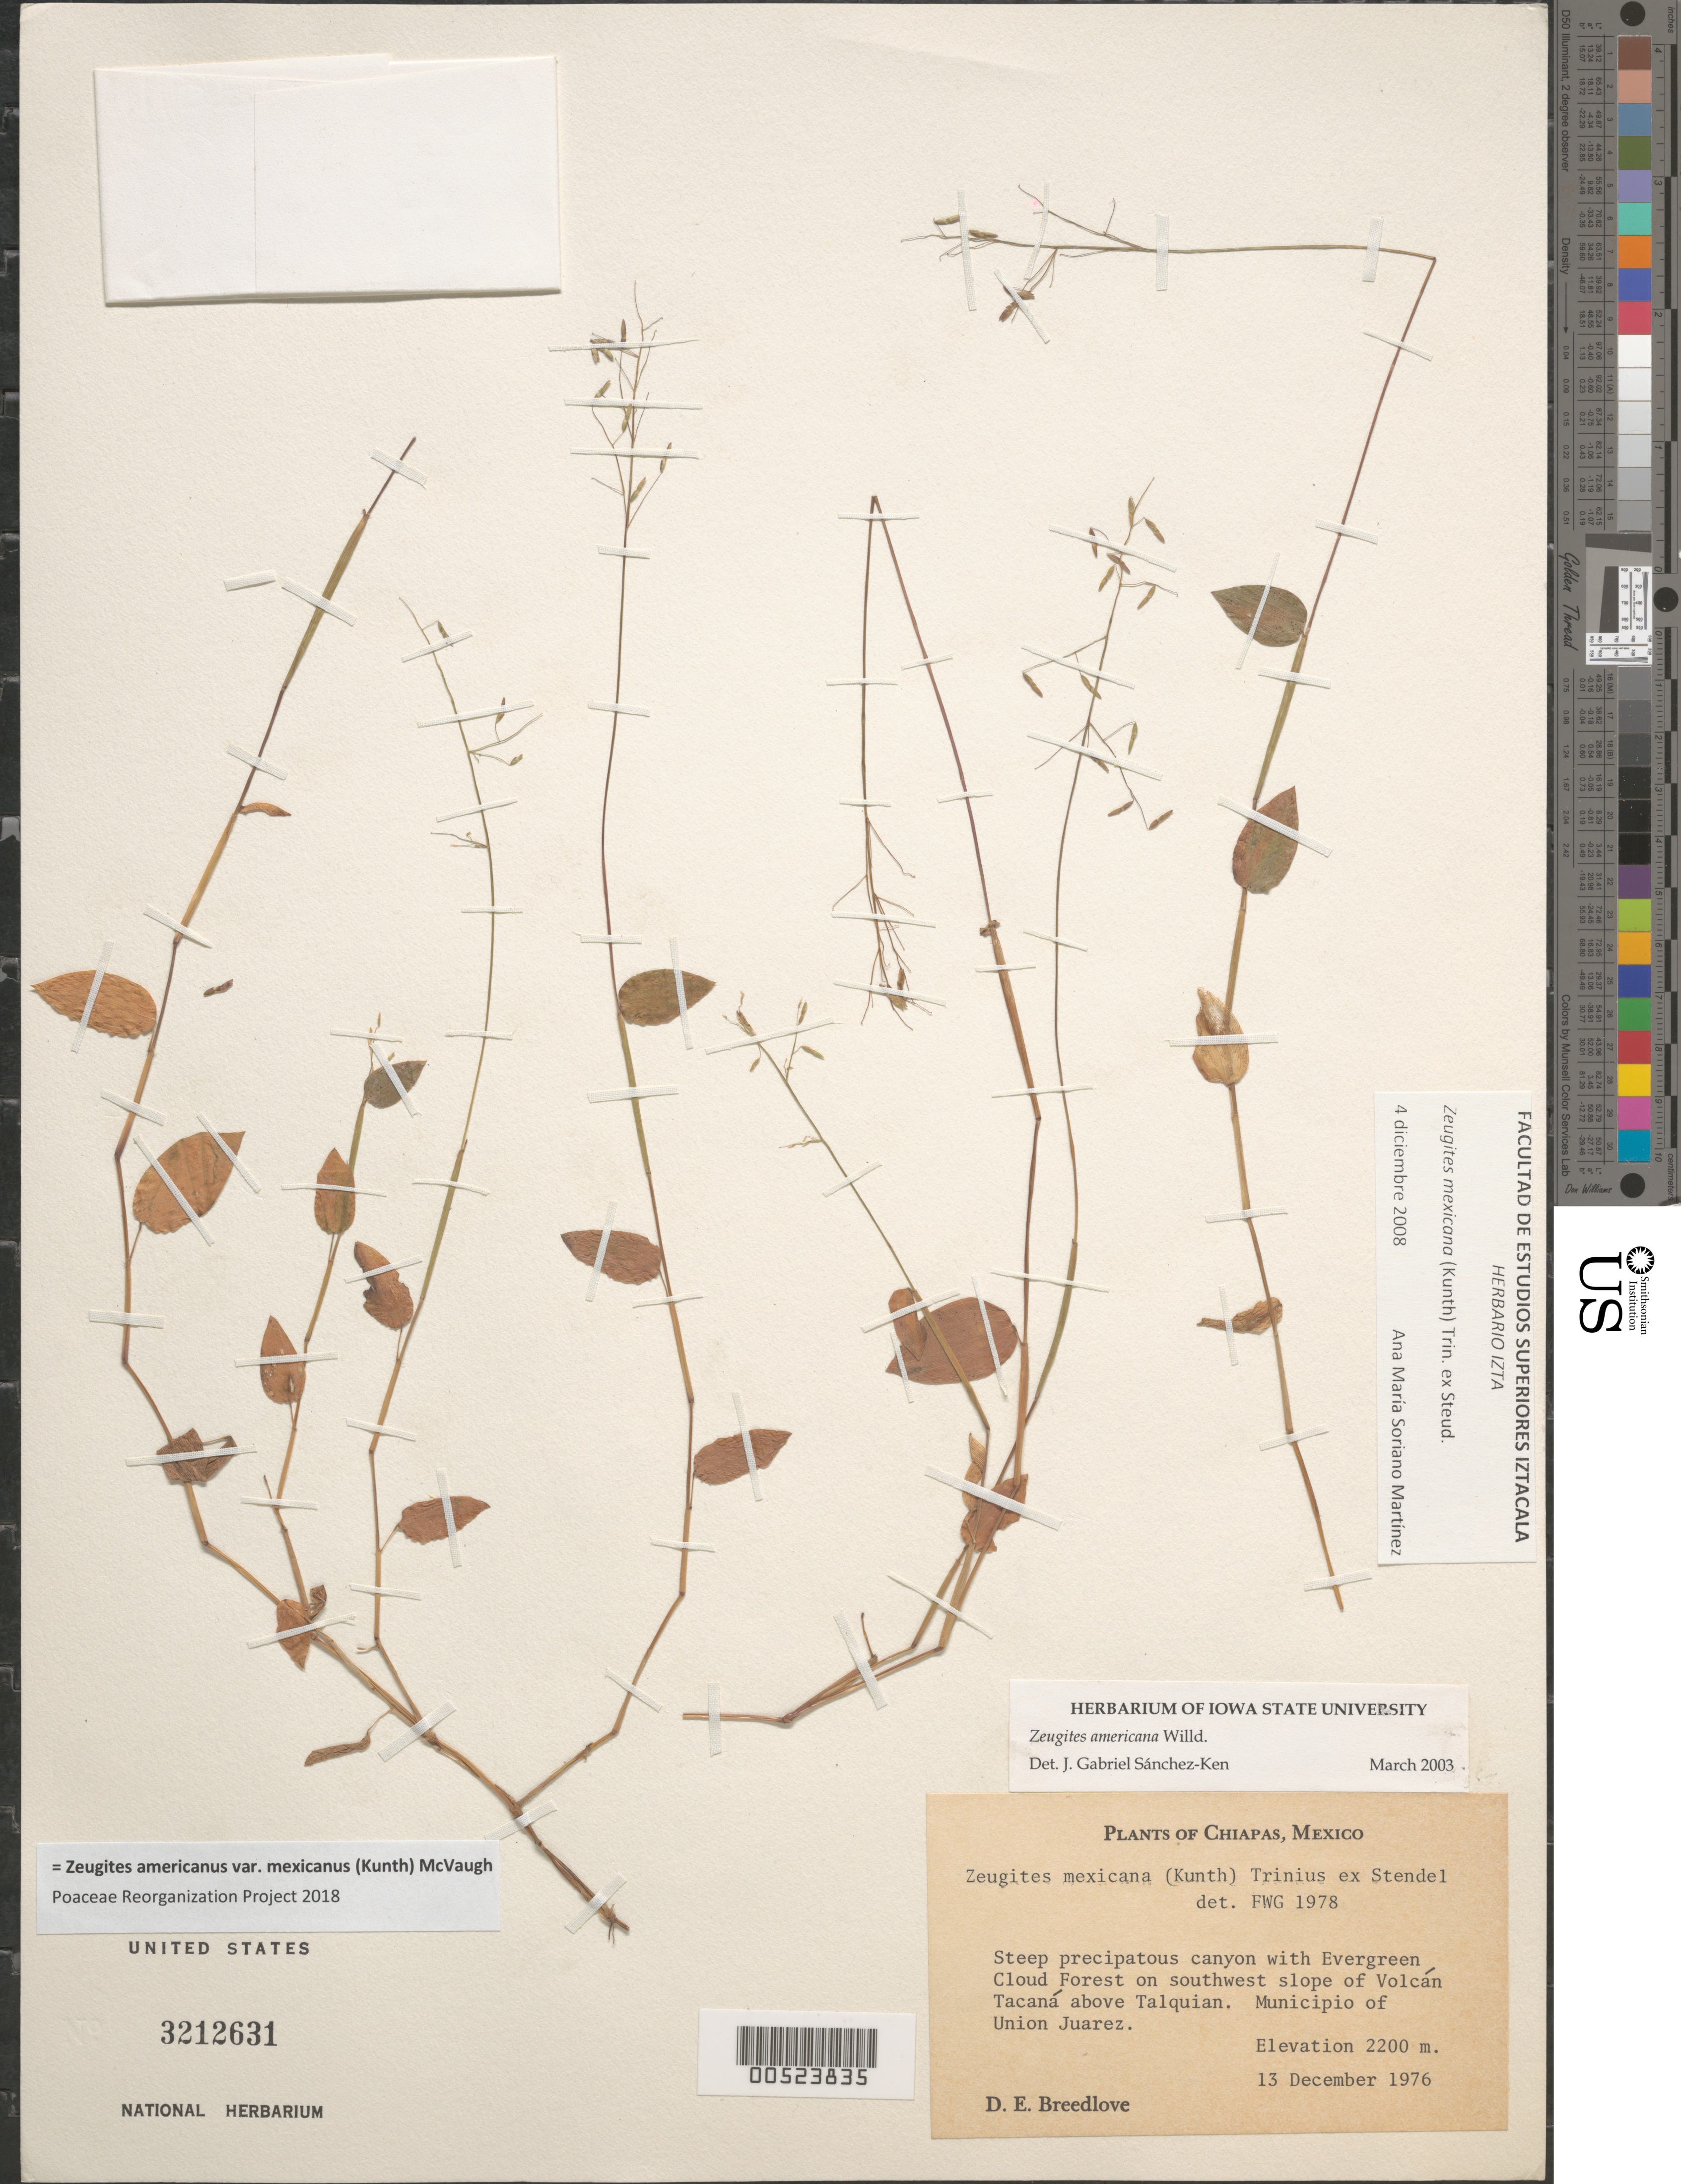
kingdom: Plantae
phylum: Tracheophyta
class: Liliopsida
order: Poales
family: Poaceae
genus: Zeugites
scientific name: Zeugites americanus var. mexicanus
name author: (Kunth) McVaugh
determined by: Poaceae Reorganization Project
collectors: D. E. Breedlove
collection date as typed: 13 Dec 1976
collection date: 1976-12-13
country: Mexico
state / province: Chiapas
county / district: Union Juarez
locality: SW slope of Volcán Tacan above Talquian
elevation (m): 2200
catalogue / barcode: US 3212631